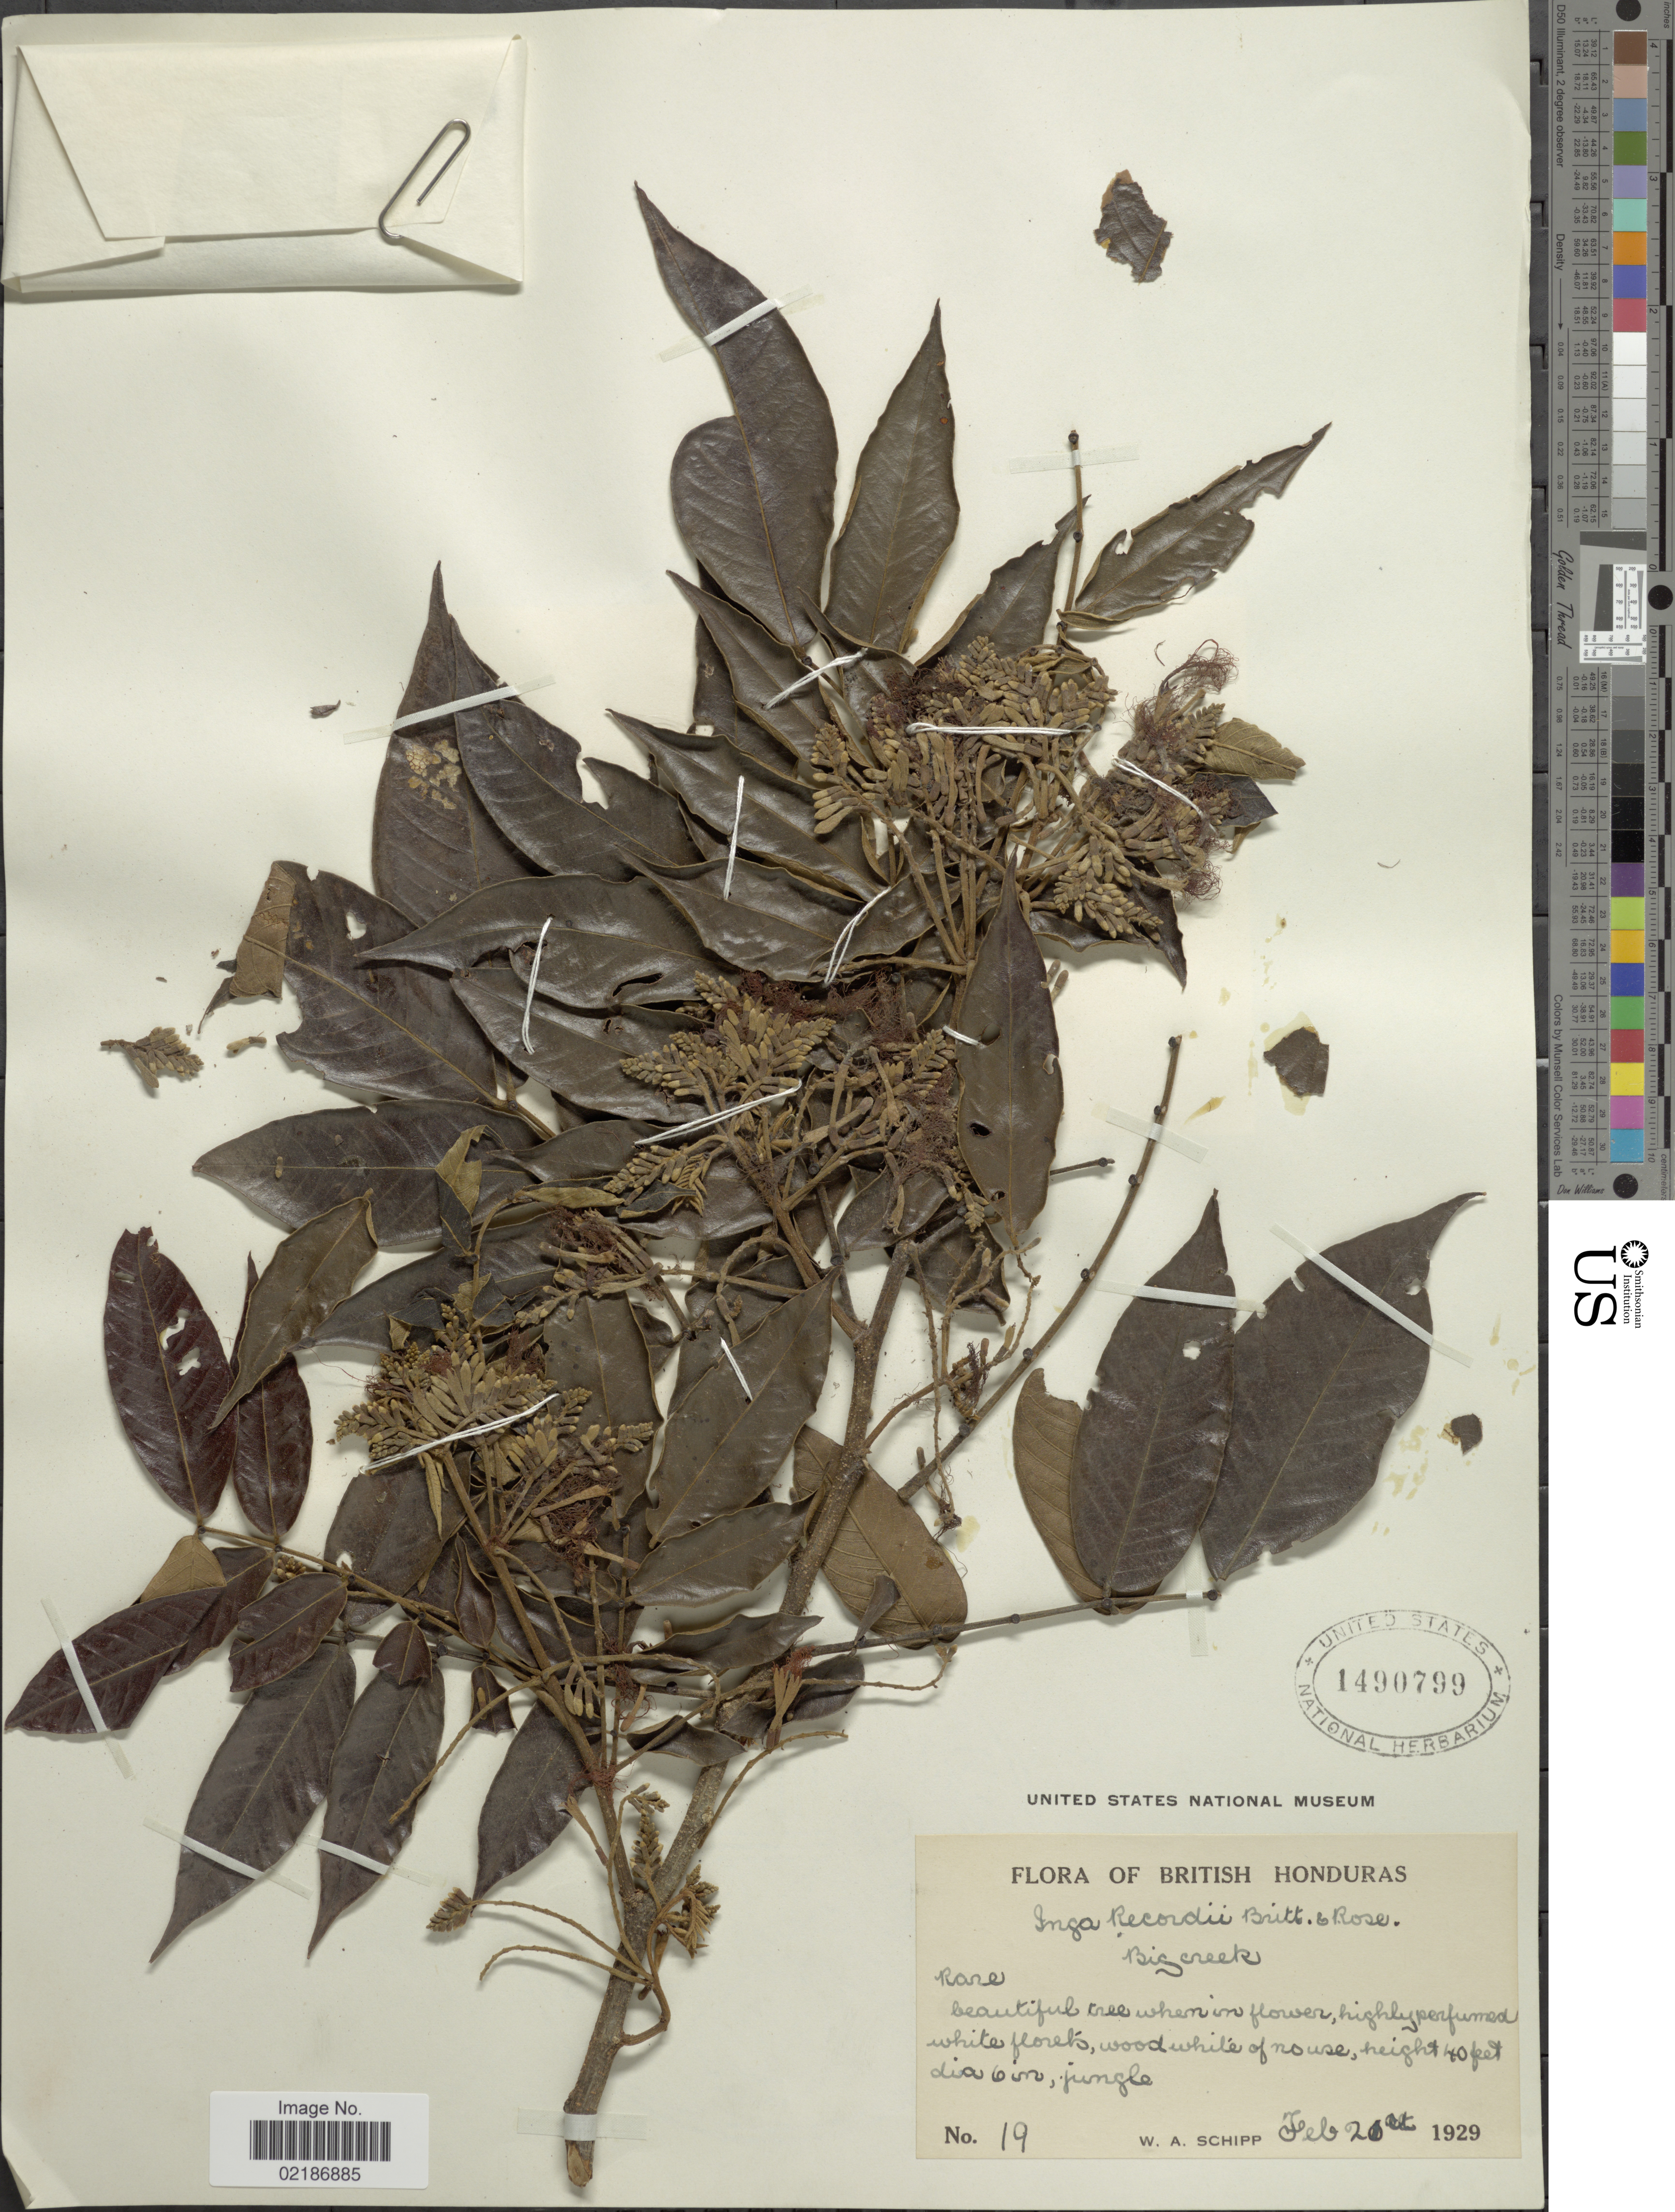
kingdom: Plantae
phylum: Tracheophyta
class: Magnoliopsida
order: Fabales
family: Fabaceae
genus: Inga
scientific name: Inga thibaudiana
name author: DC.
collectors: W. Schipp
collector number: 19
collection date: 1929-02-21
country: Belize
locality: British Honduras, Big Creek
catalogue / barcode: US 1490799